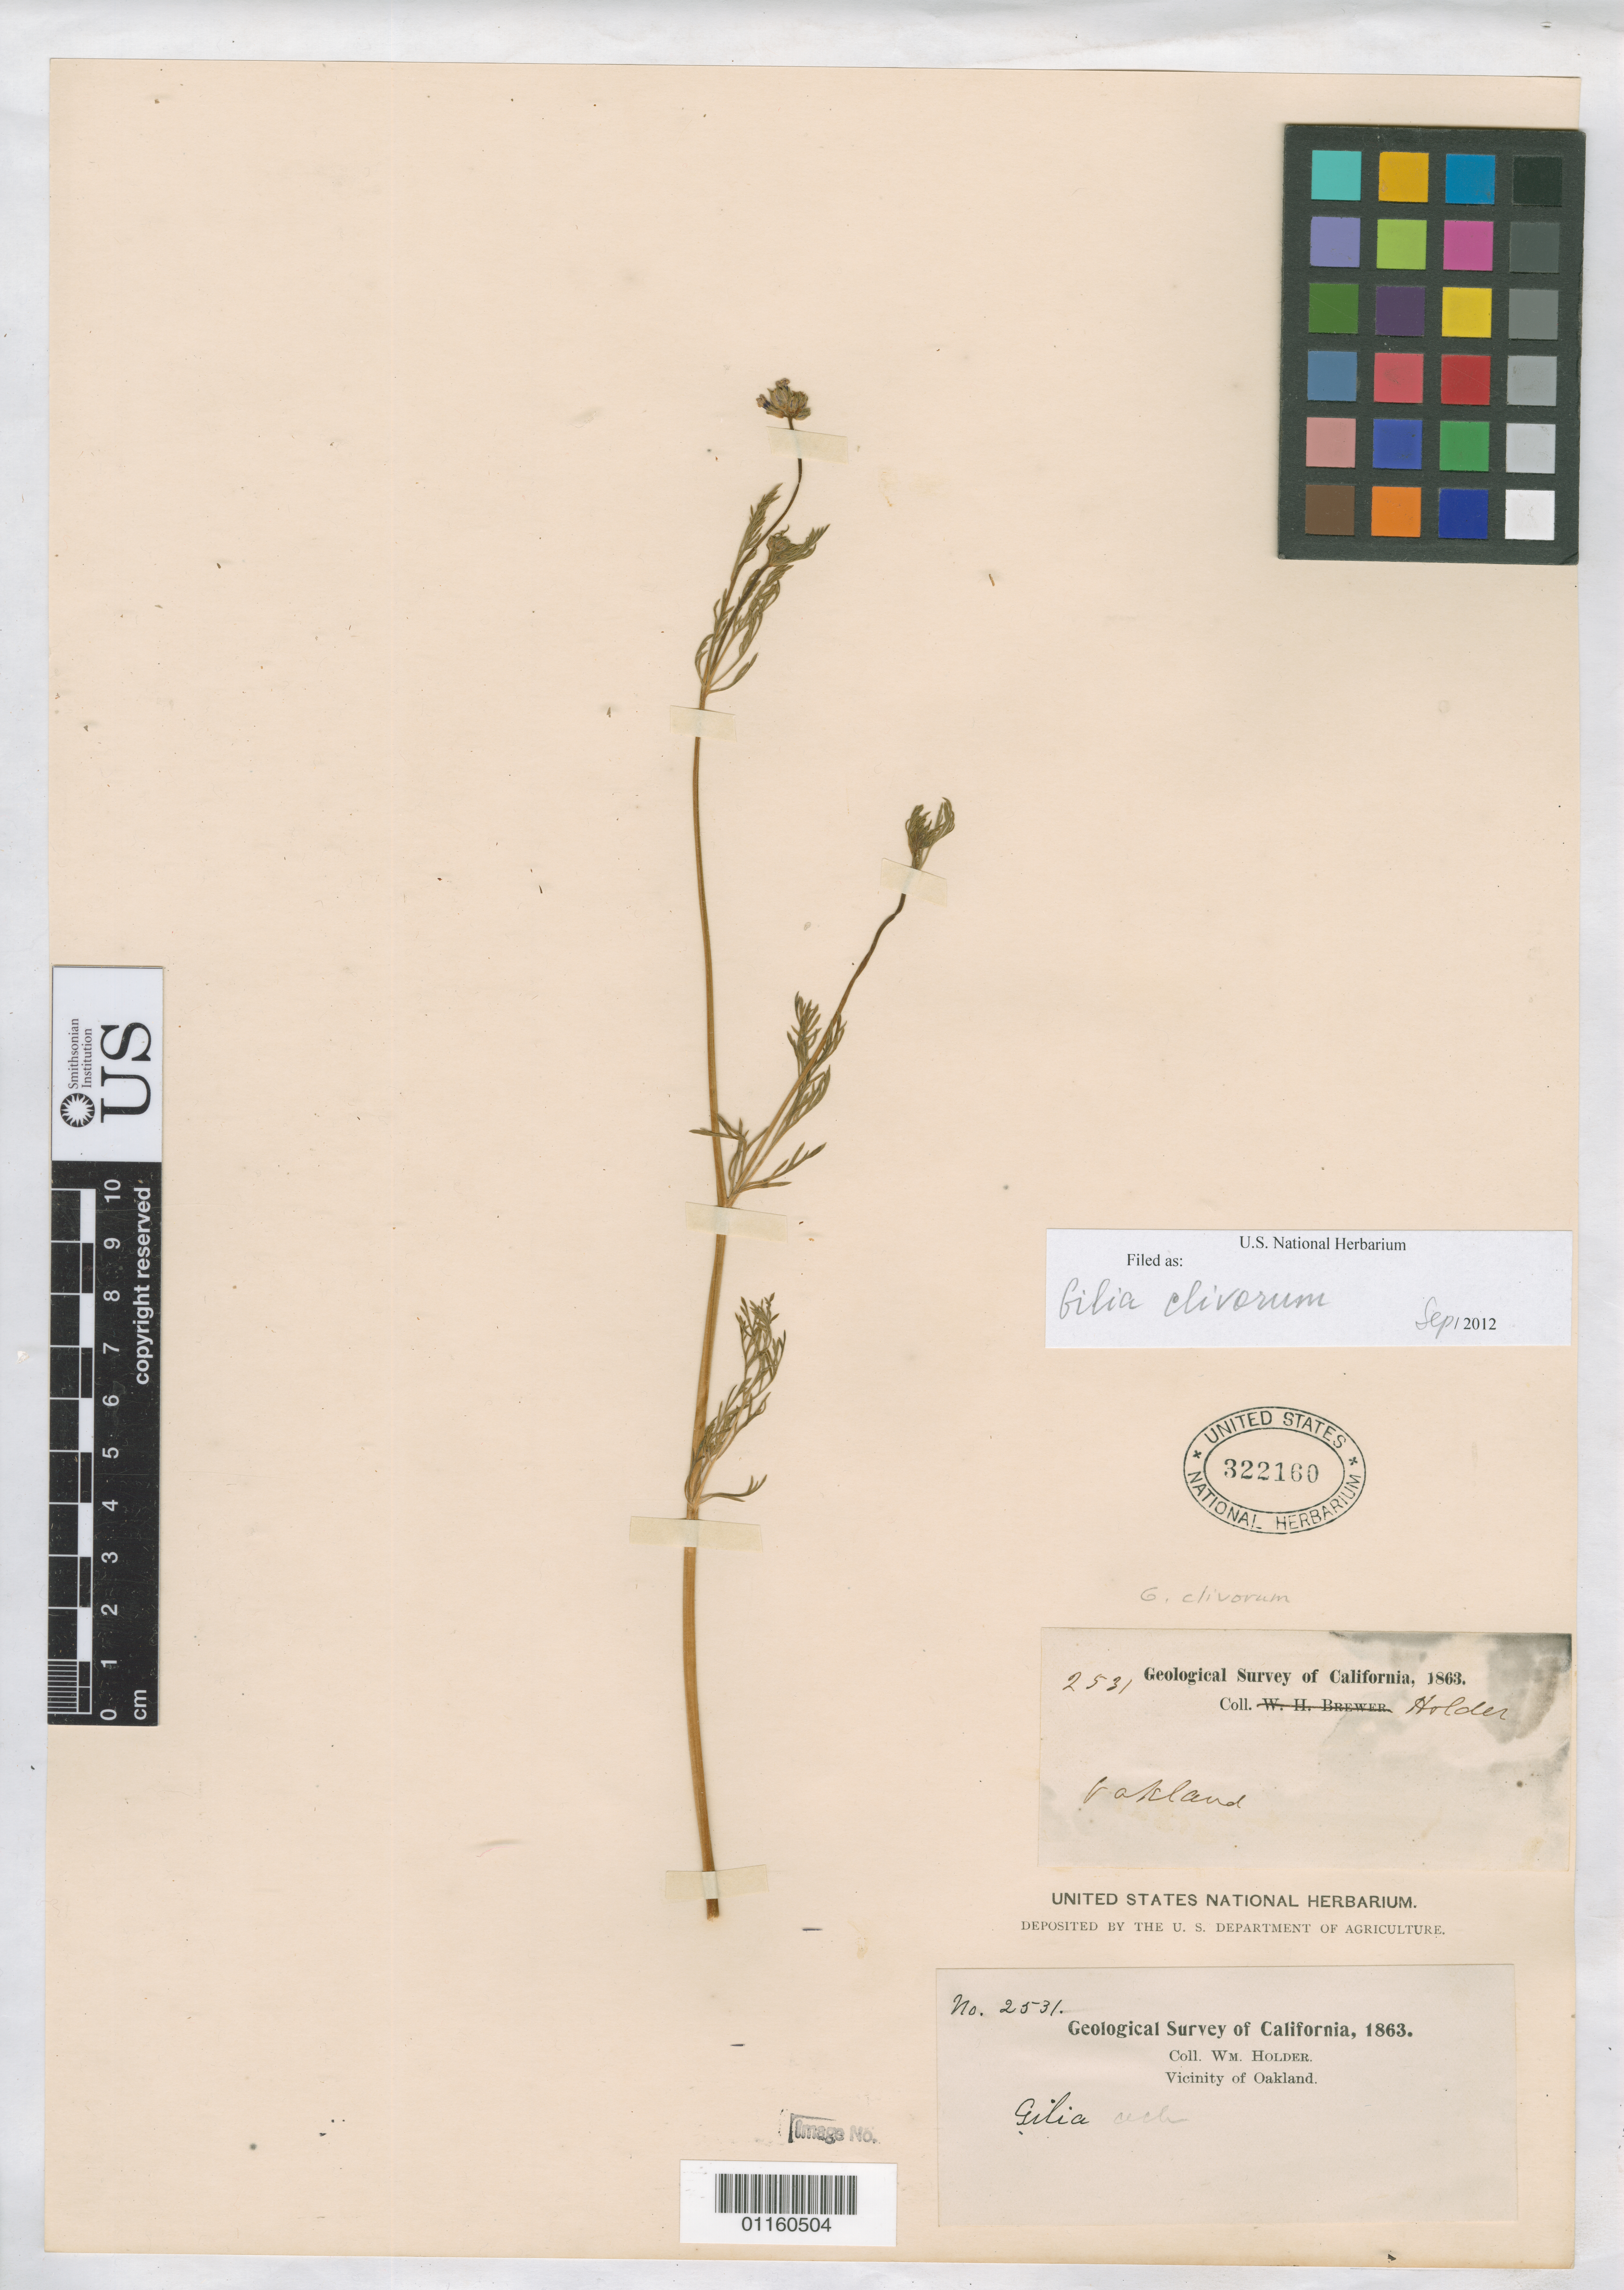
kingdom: Plantae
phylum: Tracheophyta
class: Magnoliopsida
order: Ericales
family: Polemoniaceae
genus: Gilia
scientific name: Gilia clivorum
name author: (Jeps.) V.E. Grant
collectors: W. Holder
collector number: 2531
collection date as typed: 1863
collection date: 1863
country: United States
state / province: California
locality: Vicinity of Okland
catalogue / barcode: US 322160